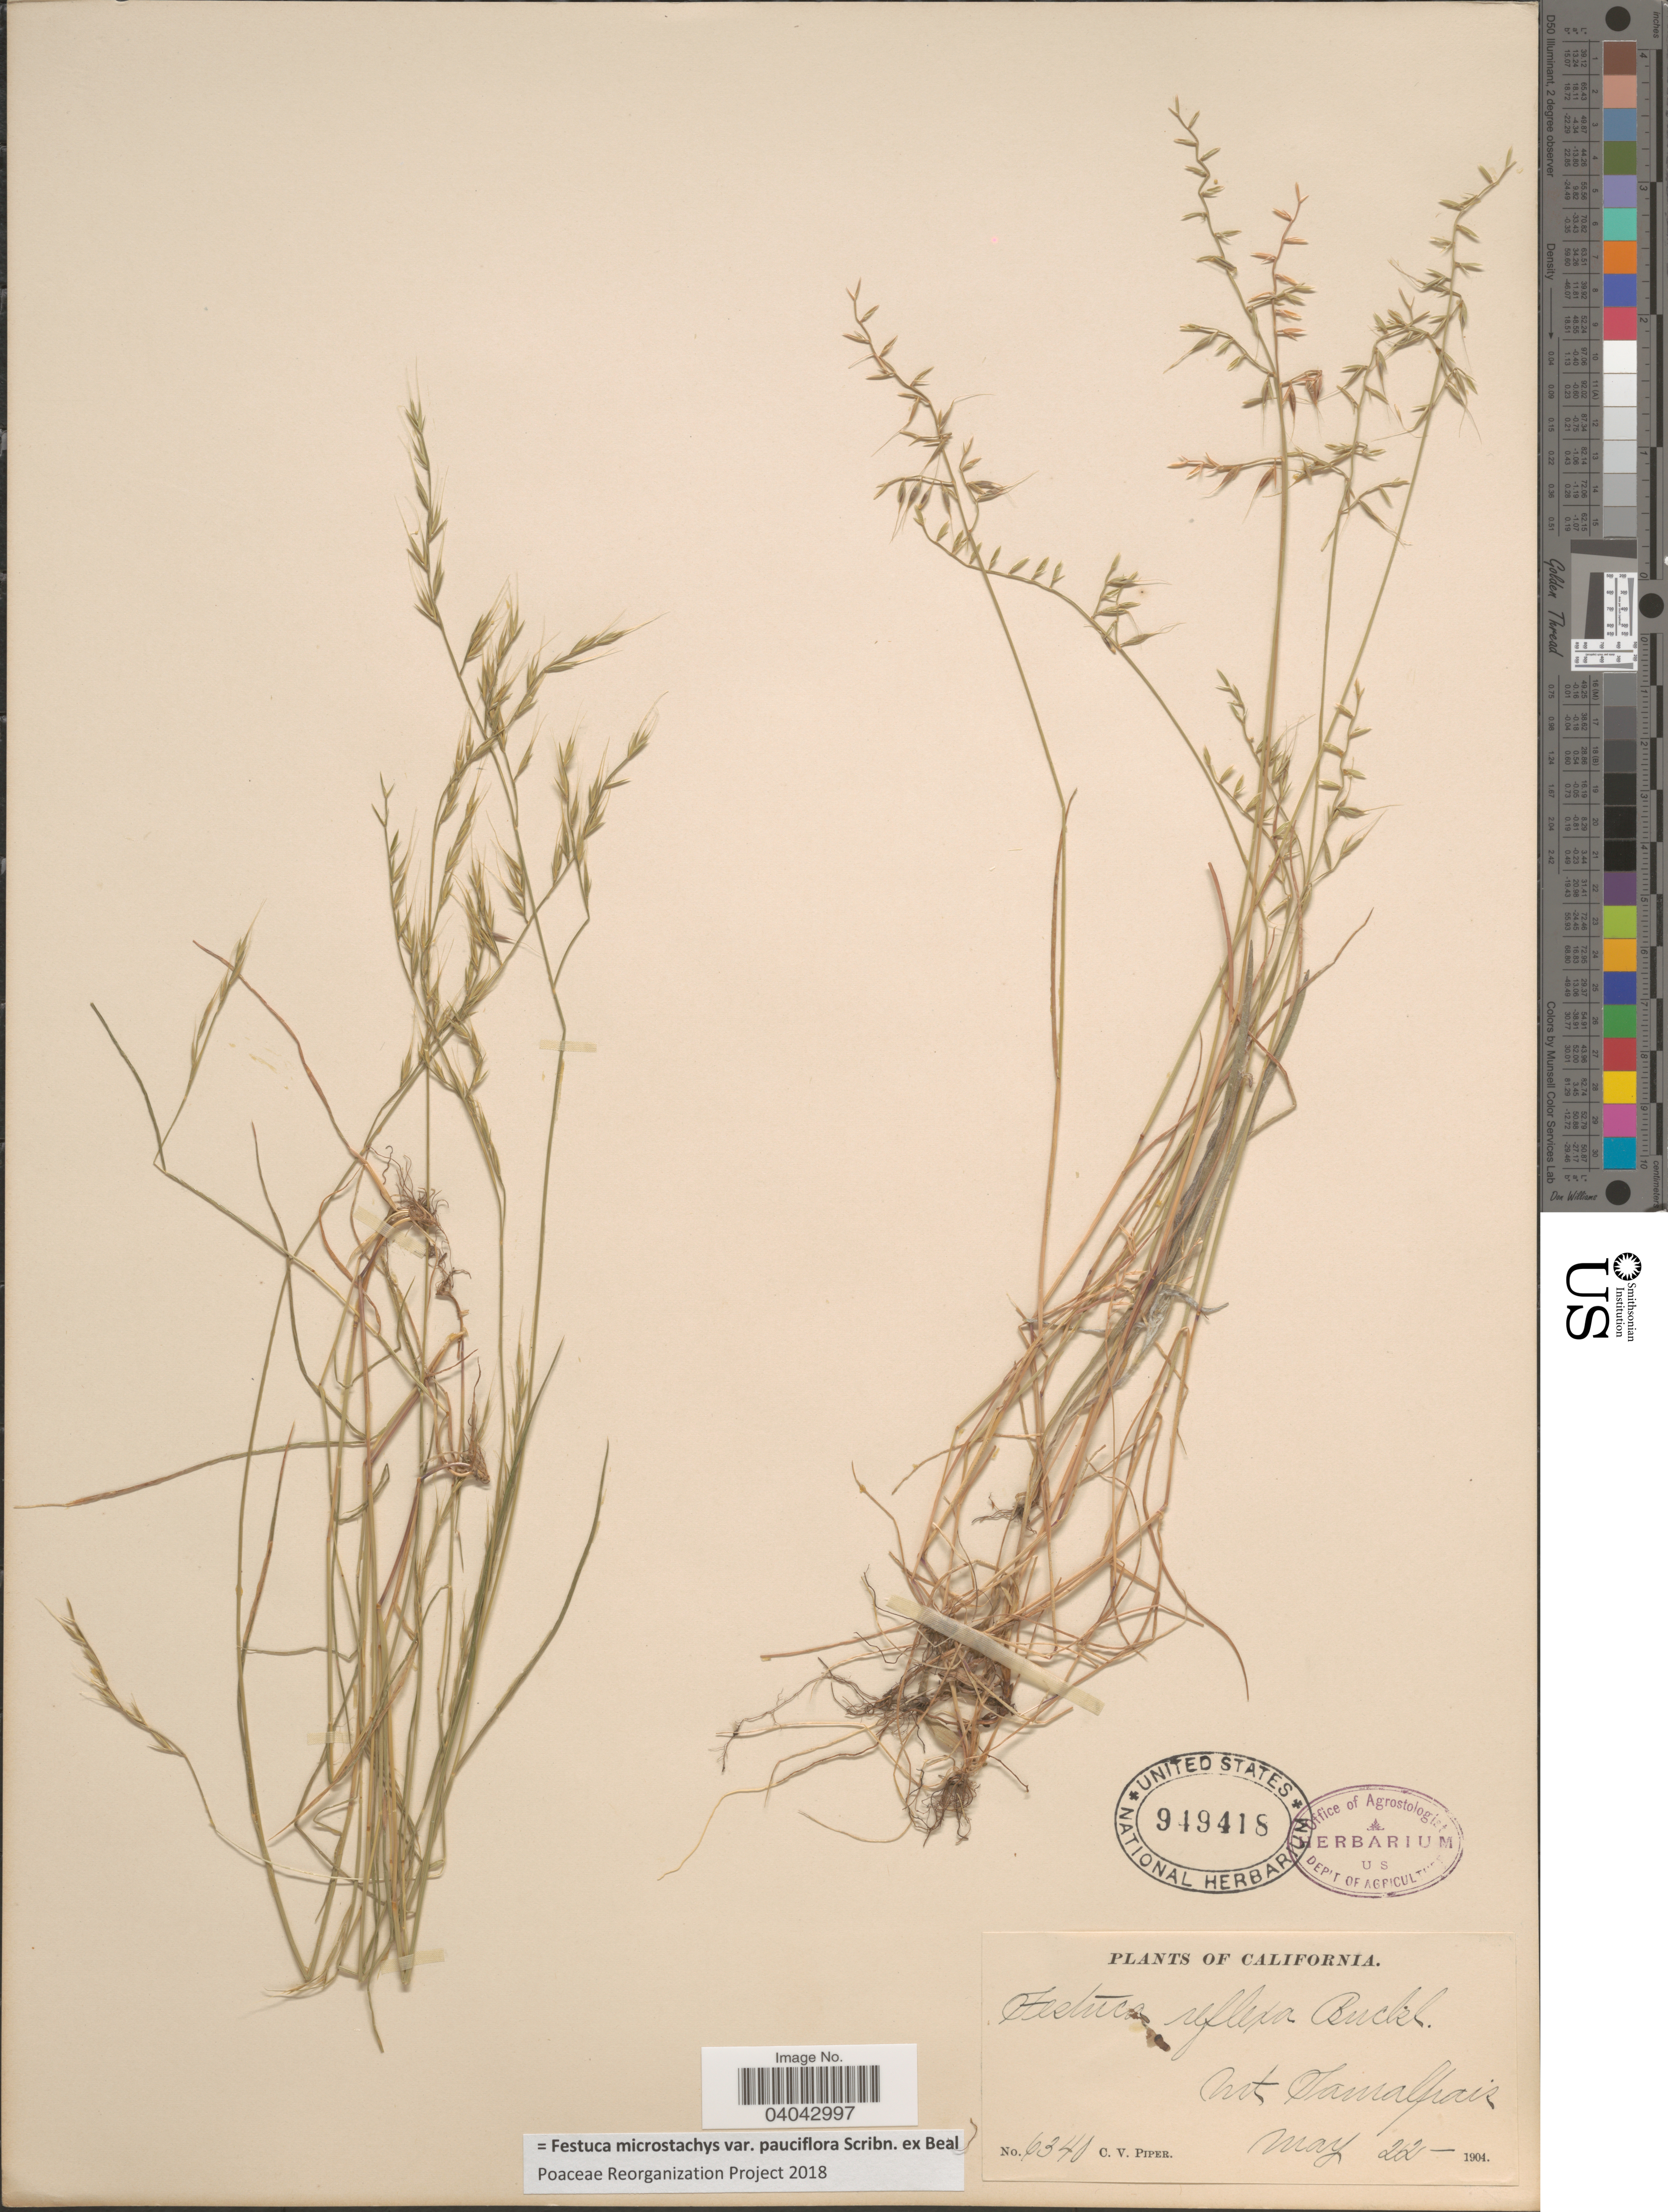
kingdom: Plantae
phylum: Tracheophyta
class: Liliopsida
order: Poales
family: Poaceae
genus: Festuca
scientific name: Festuca microstachys var. pauciflora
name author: Scribn. ex W.J. Beal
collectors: C. V. Piper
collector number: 6340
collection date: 1904-05-22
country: United States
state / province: California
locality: Mt Tamalpais.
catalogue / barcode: US 949418